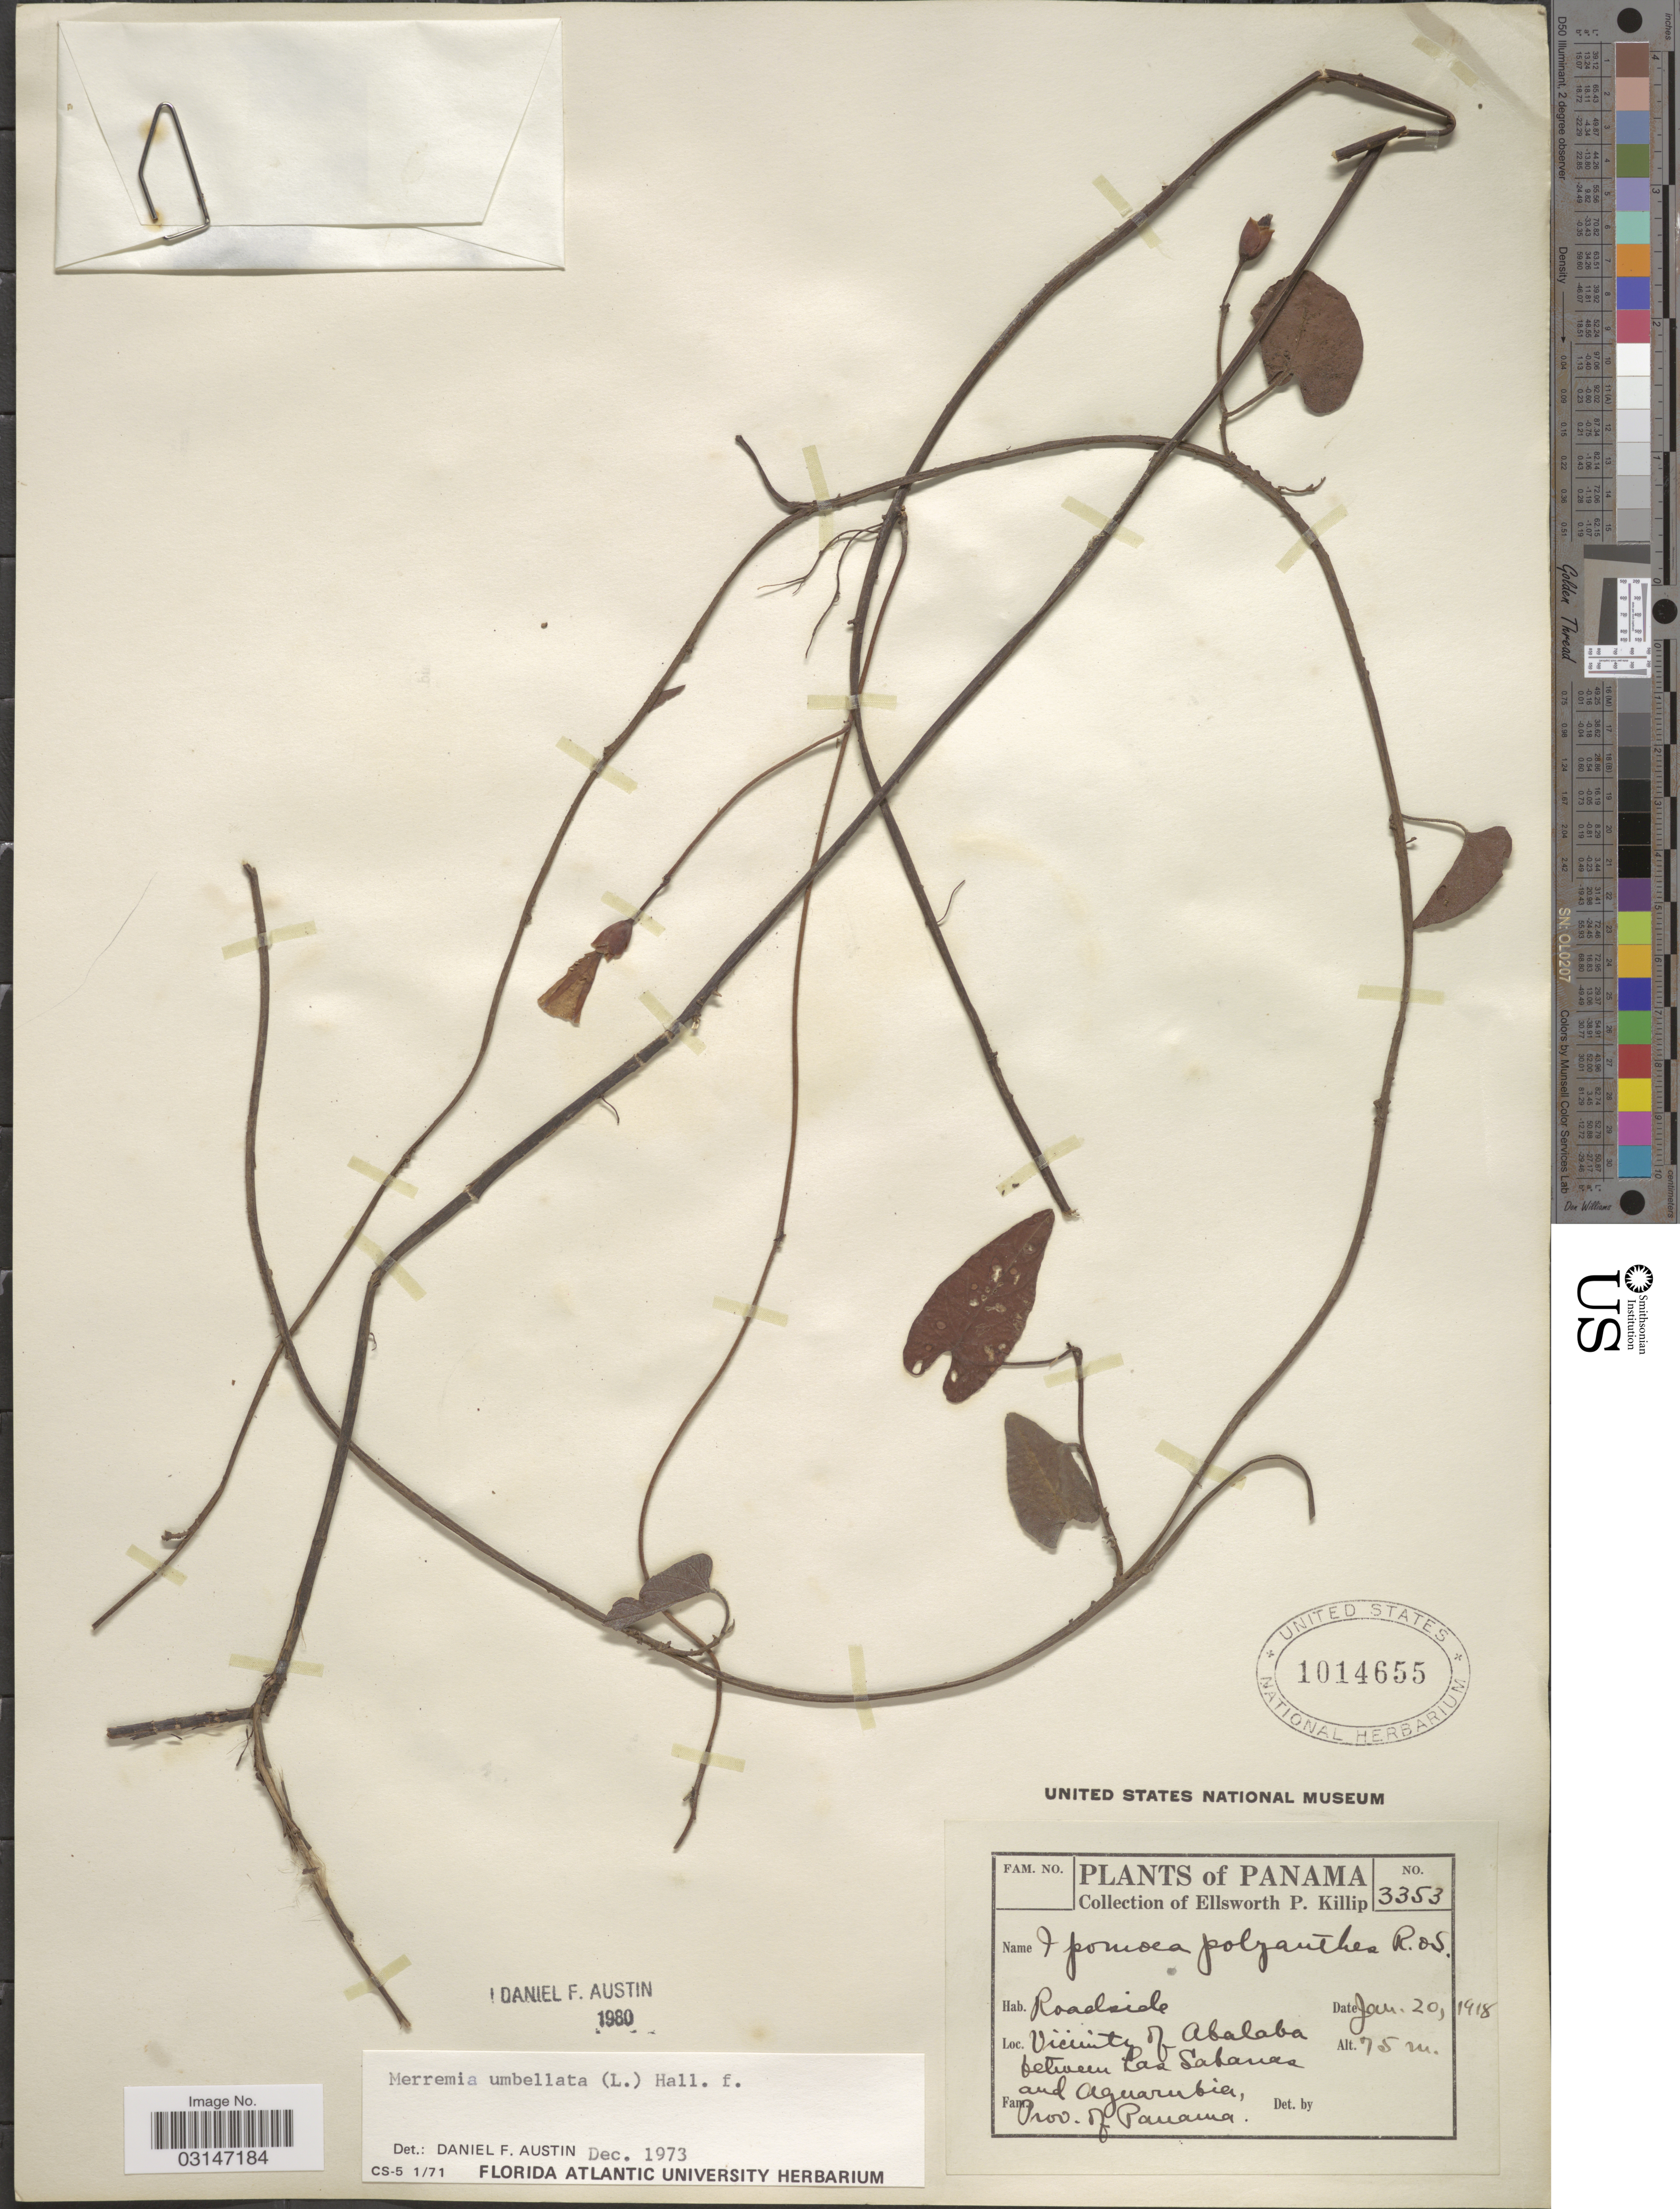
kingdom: Plantae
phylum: Tracheophyta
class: Magnoliopsida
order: Solanales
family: Convolvulaceae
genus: Camonea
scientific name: Camonea umbellata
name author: (L.) A. R. Simões & Staples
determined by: Strong, Mark T., (BOT), Smithsonian Institution - National Museum of Natural History (UNITED STATES)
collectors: E. P. Killip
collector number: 3353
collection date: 1918-01-20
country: Panama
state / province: Panamá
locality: Vicinity of Abalaba between Las Sabanas and Aguarubia.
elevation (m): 75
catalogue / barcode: US 1014655